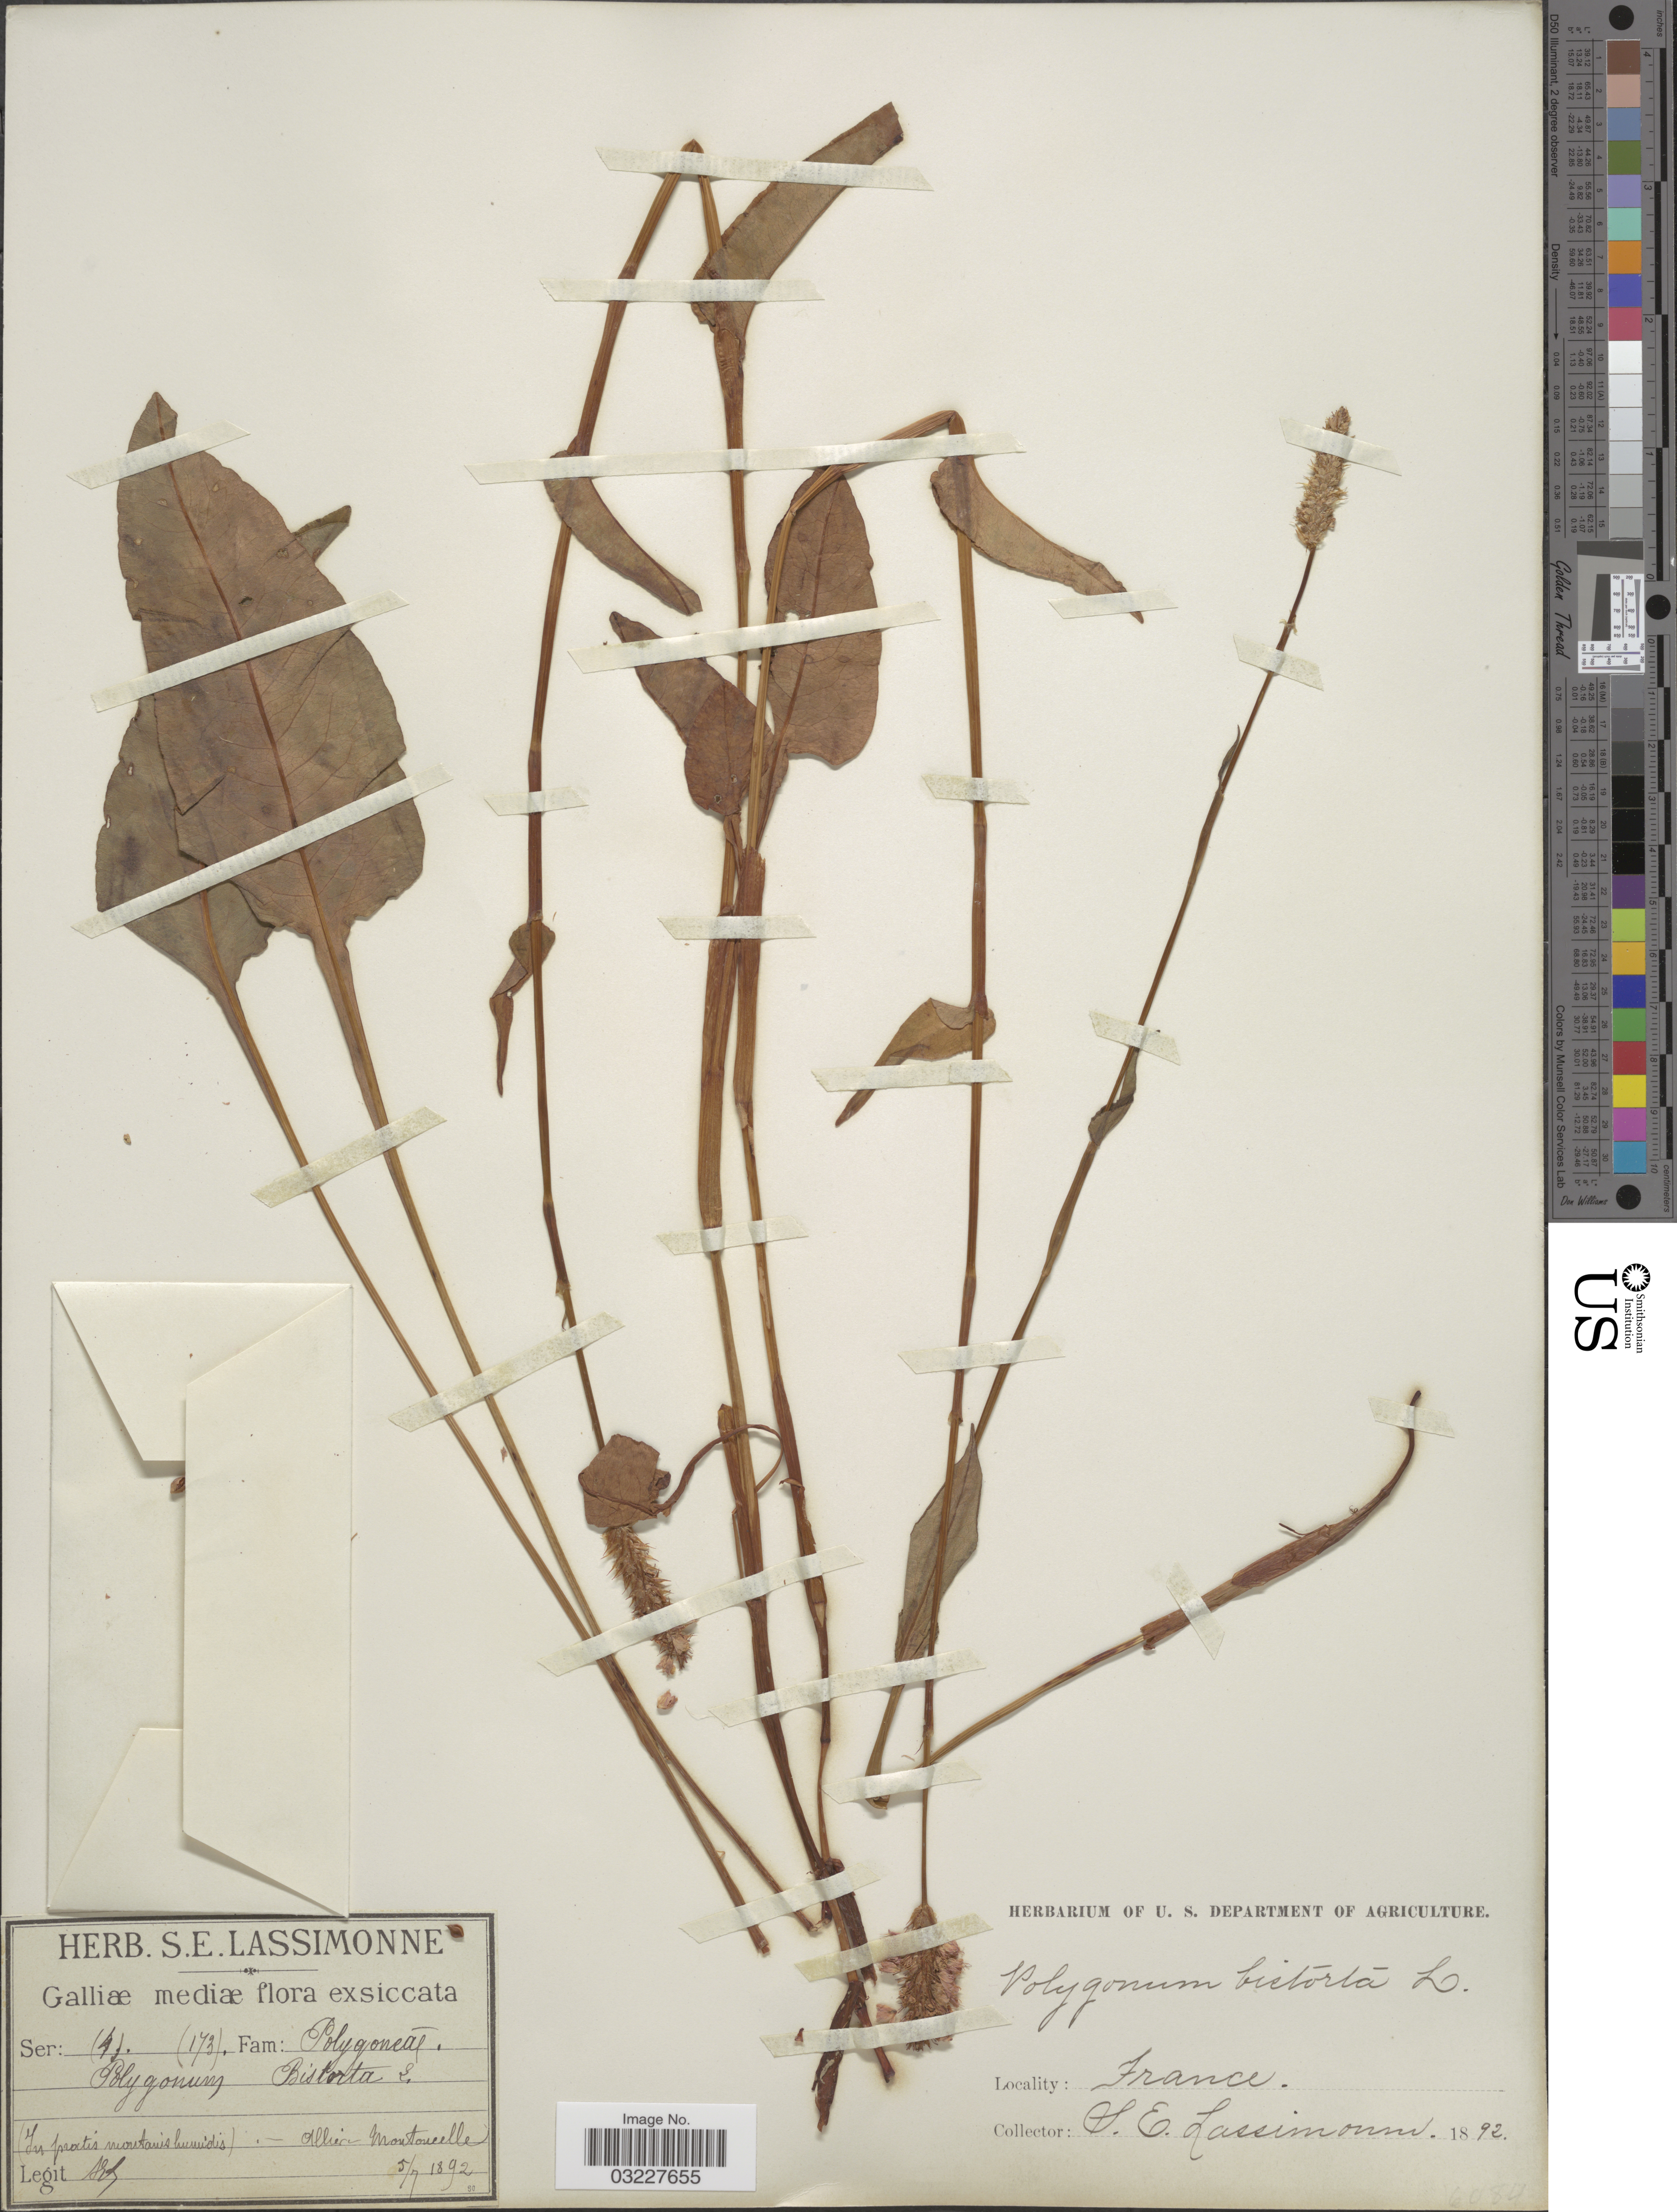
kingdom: Plantae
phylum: Tracheophyta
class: Magnoliopsida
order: Caryophyllales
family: Polygonaceae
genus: Bistorta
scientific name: Bistorta officinalis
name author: Delarbre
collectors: S. Lassimonne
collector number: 173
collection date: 1892-07-05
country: France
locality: Galliæ mediæ. Alliere. - Montoncelle.